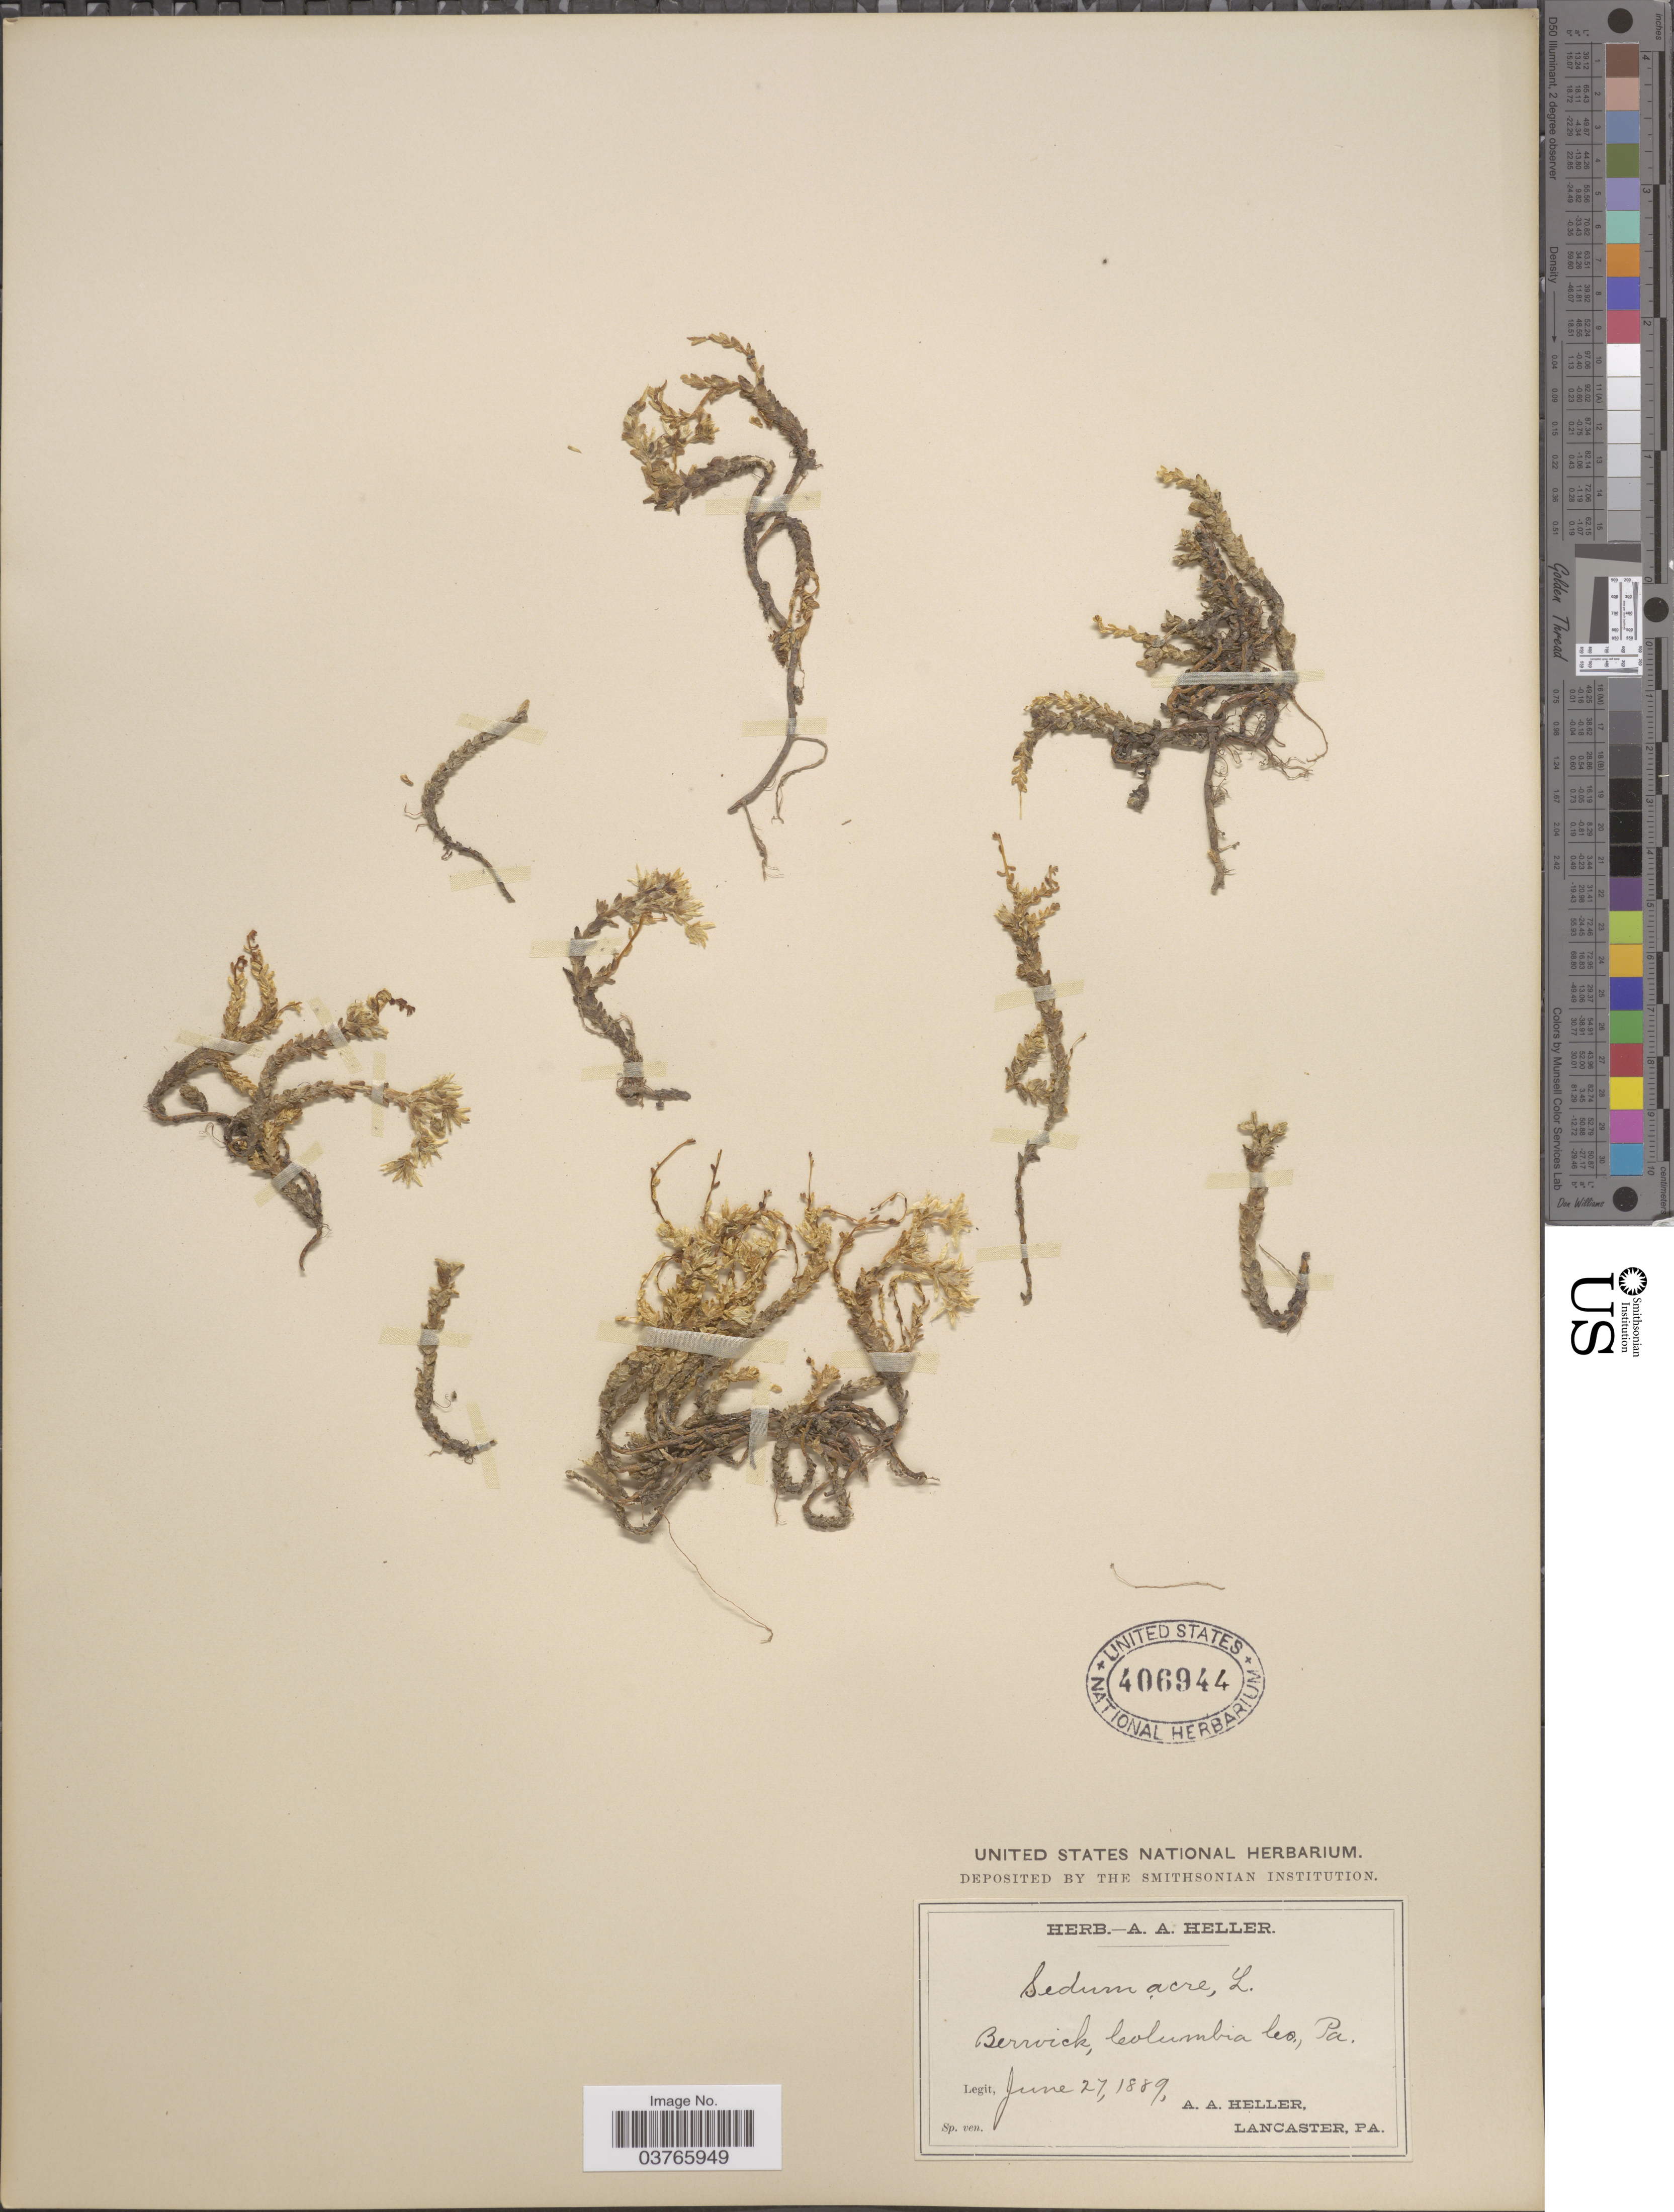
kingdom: Plantae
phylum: Tracheophyta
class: Magnoliopsida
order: Saxifragales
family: Crassulaceae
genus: Sedum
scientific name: Sedum acre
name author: L.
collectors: A. A. Heller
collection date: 1889-06-27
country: United States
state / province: Pennsylvania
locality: Berrvick, Columbia Co.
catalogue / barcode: US 406944